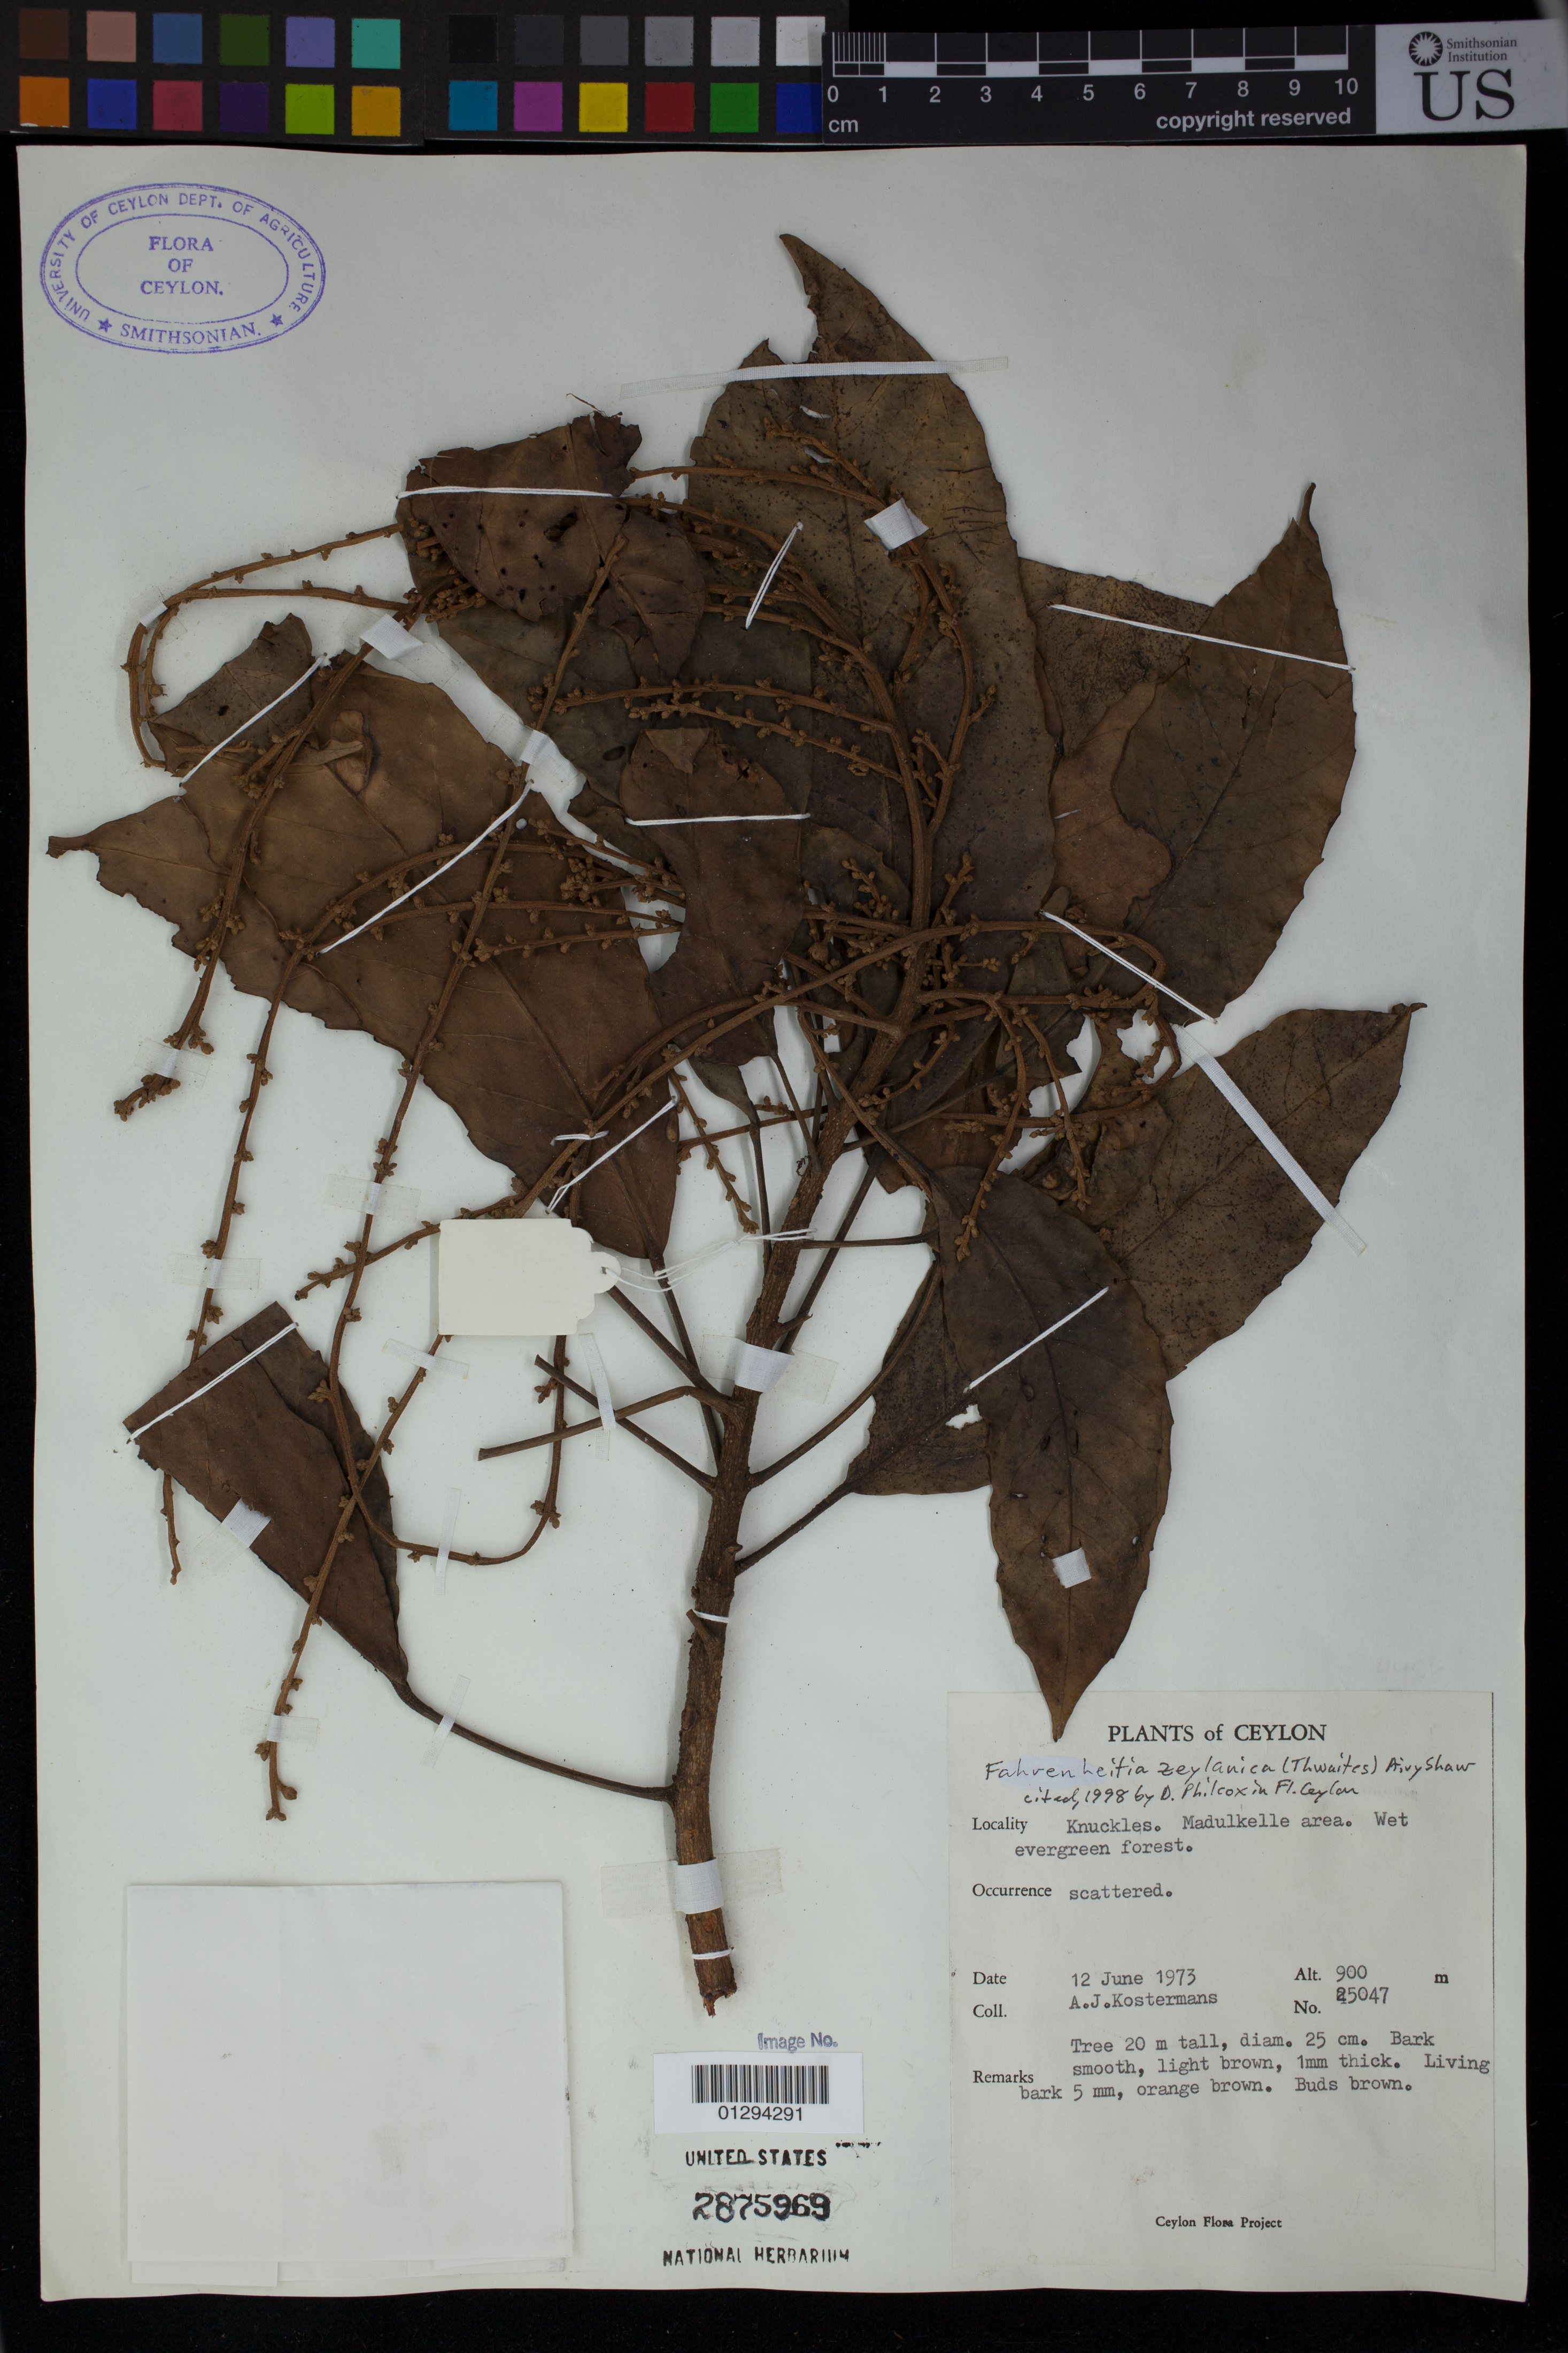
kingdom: Plantae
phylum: Tracheophyta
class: Magnoliopsida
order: Malpighiales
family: Euphorbiaceae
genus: Fahrenheitia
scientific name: Fahrenheitia zeylanica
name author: (Thwaites) Airy Shaw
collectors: A. J. G. Kostermans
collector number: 25047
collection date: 1973-06-12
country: Sri Lanka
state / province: Central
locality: Madulkelle area, Knuckles.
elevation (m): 900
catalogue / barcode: US 2875969